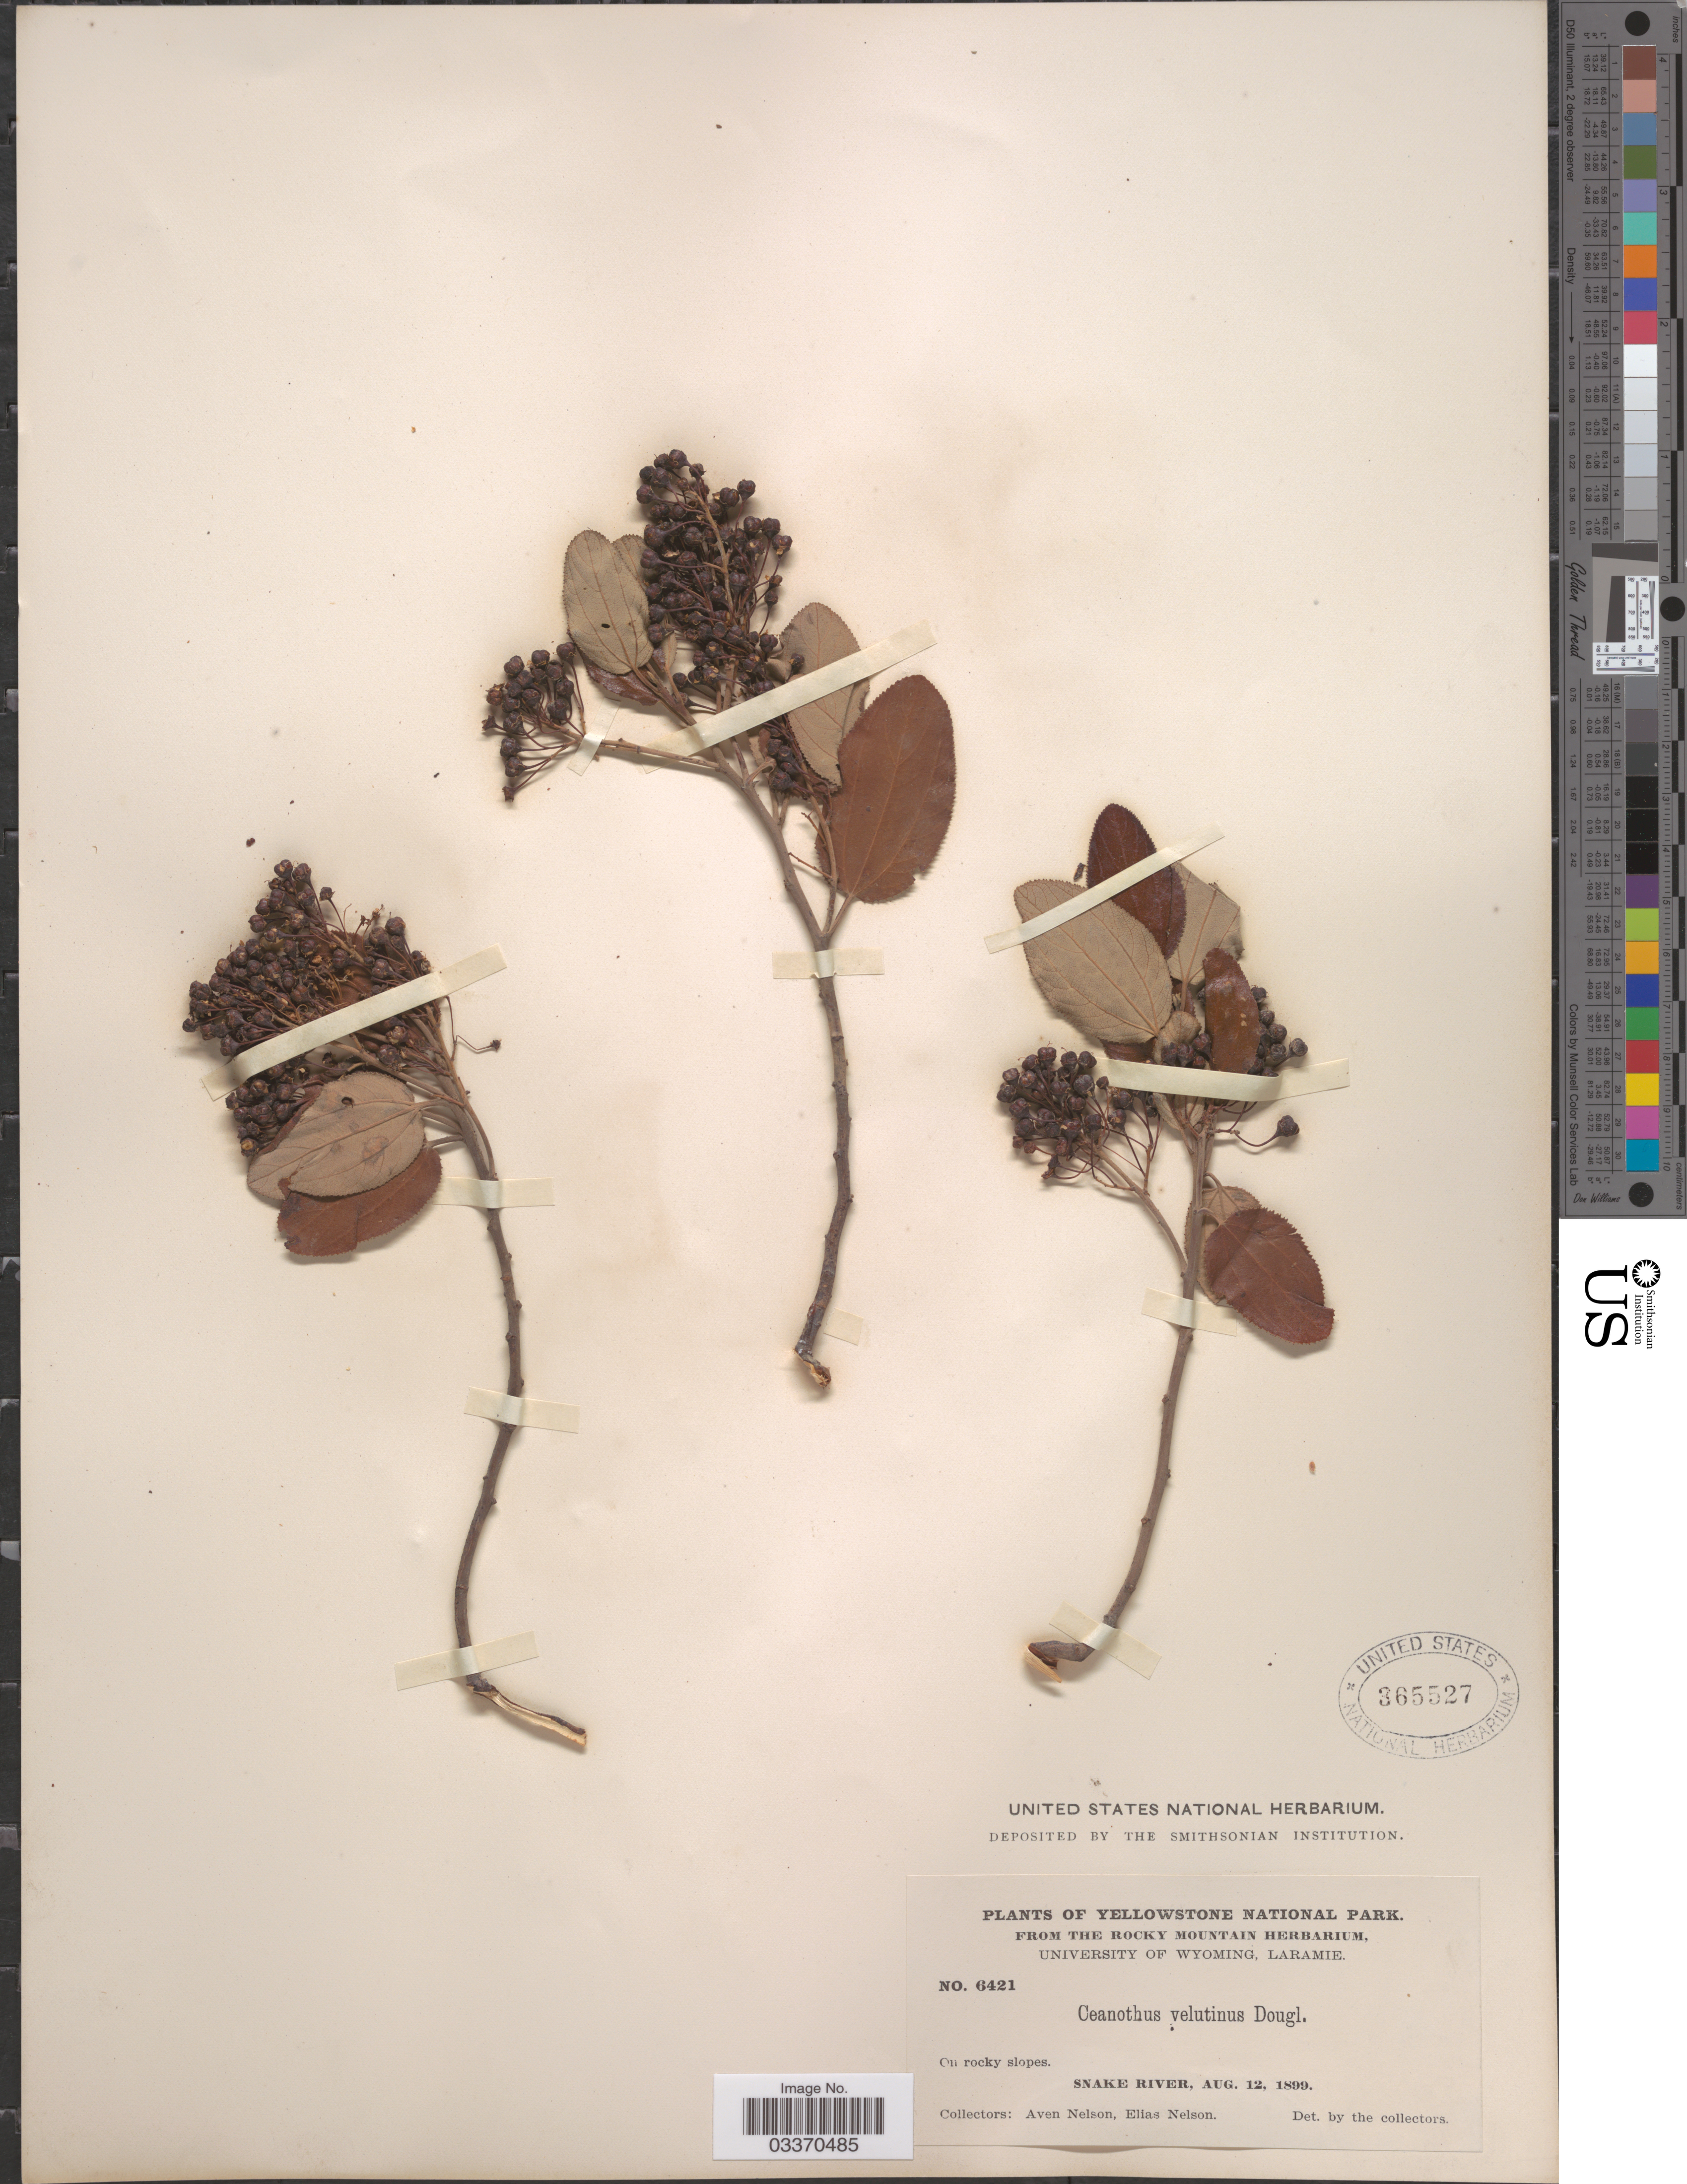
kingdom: Plantae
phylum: Tracheophyta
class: Magnoliopsida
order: Rosales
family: Rhamnaceae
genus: Ceanothus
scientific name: Ceanothus velutinus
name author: Douglas ex Hook.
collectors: A. Nelson & E. Nelson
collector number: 6421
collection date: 1899-08-12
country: United States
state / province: Wyoming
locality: Yellowstone National Park. Snake River.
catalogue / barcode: US 365527